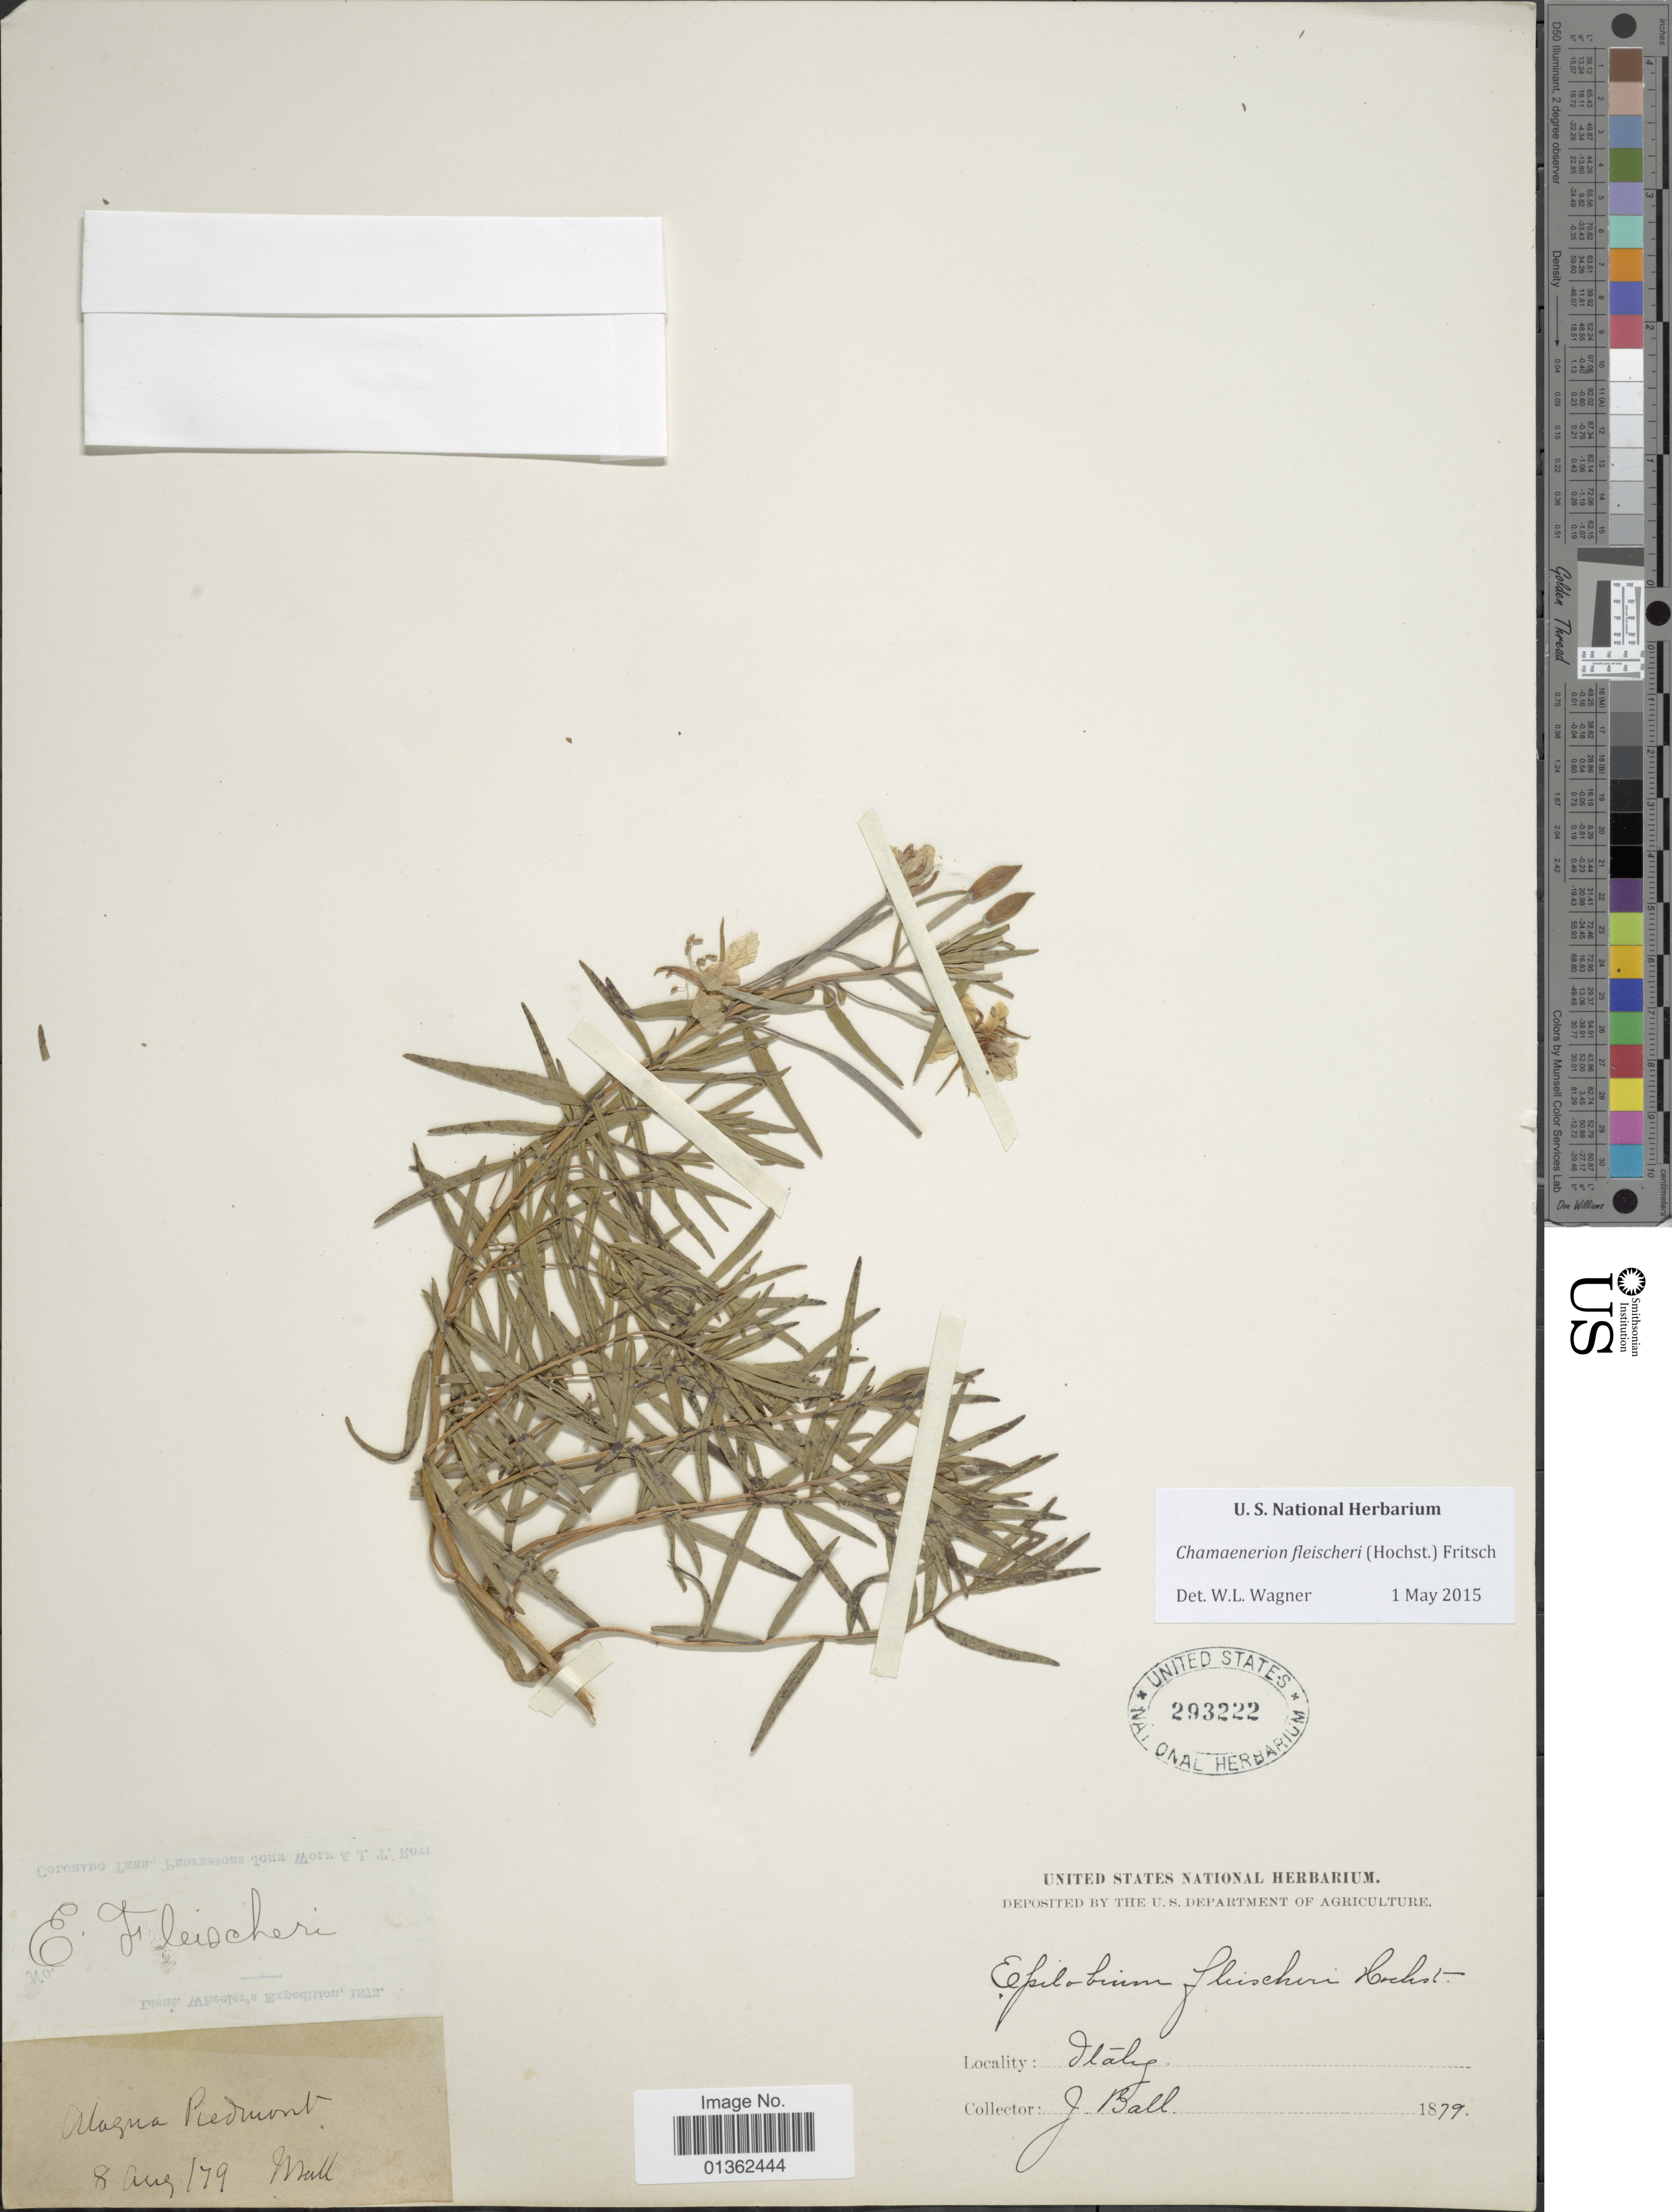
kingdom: Plantae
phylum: Tracheophyta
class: Magnoliopsida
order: Myrtales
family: Onagraceae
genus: Chamaenerion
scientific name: Chamaenerion fleischeri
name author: (Hochst.) Fritsch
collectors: J. Ball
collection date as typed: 179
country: Italy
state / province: Piedmont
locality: Alagna Piedmont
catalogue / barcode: US 293222